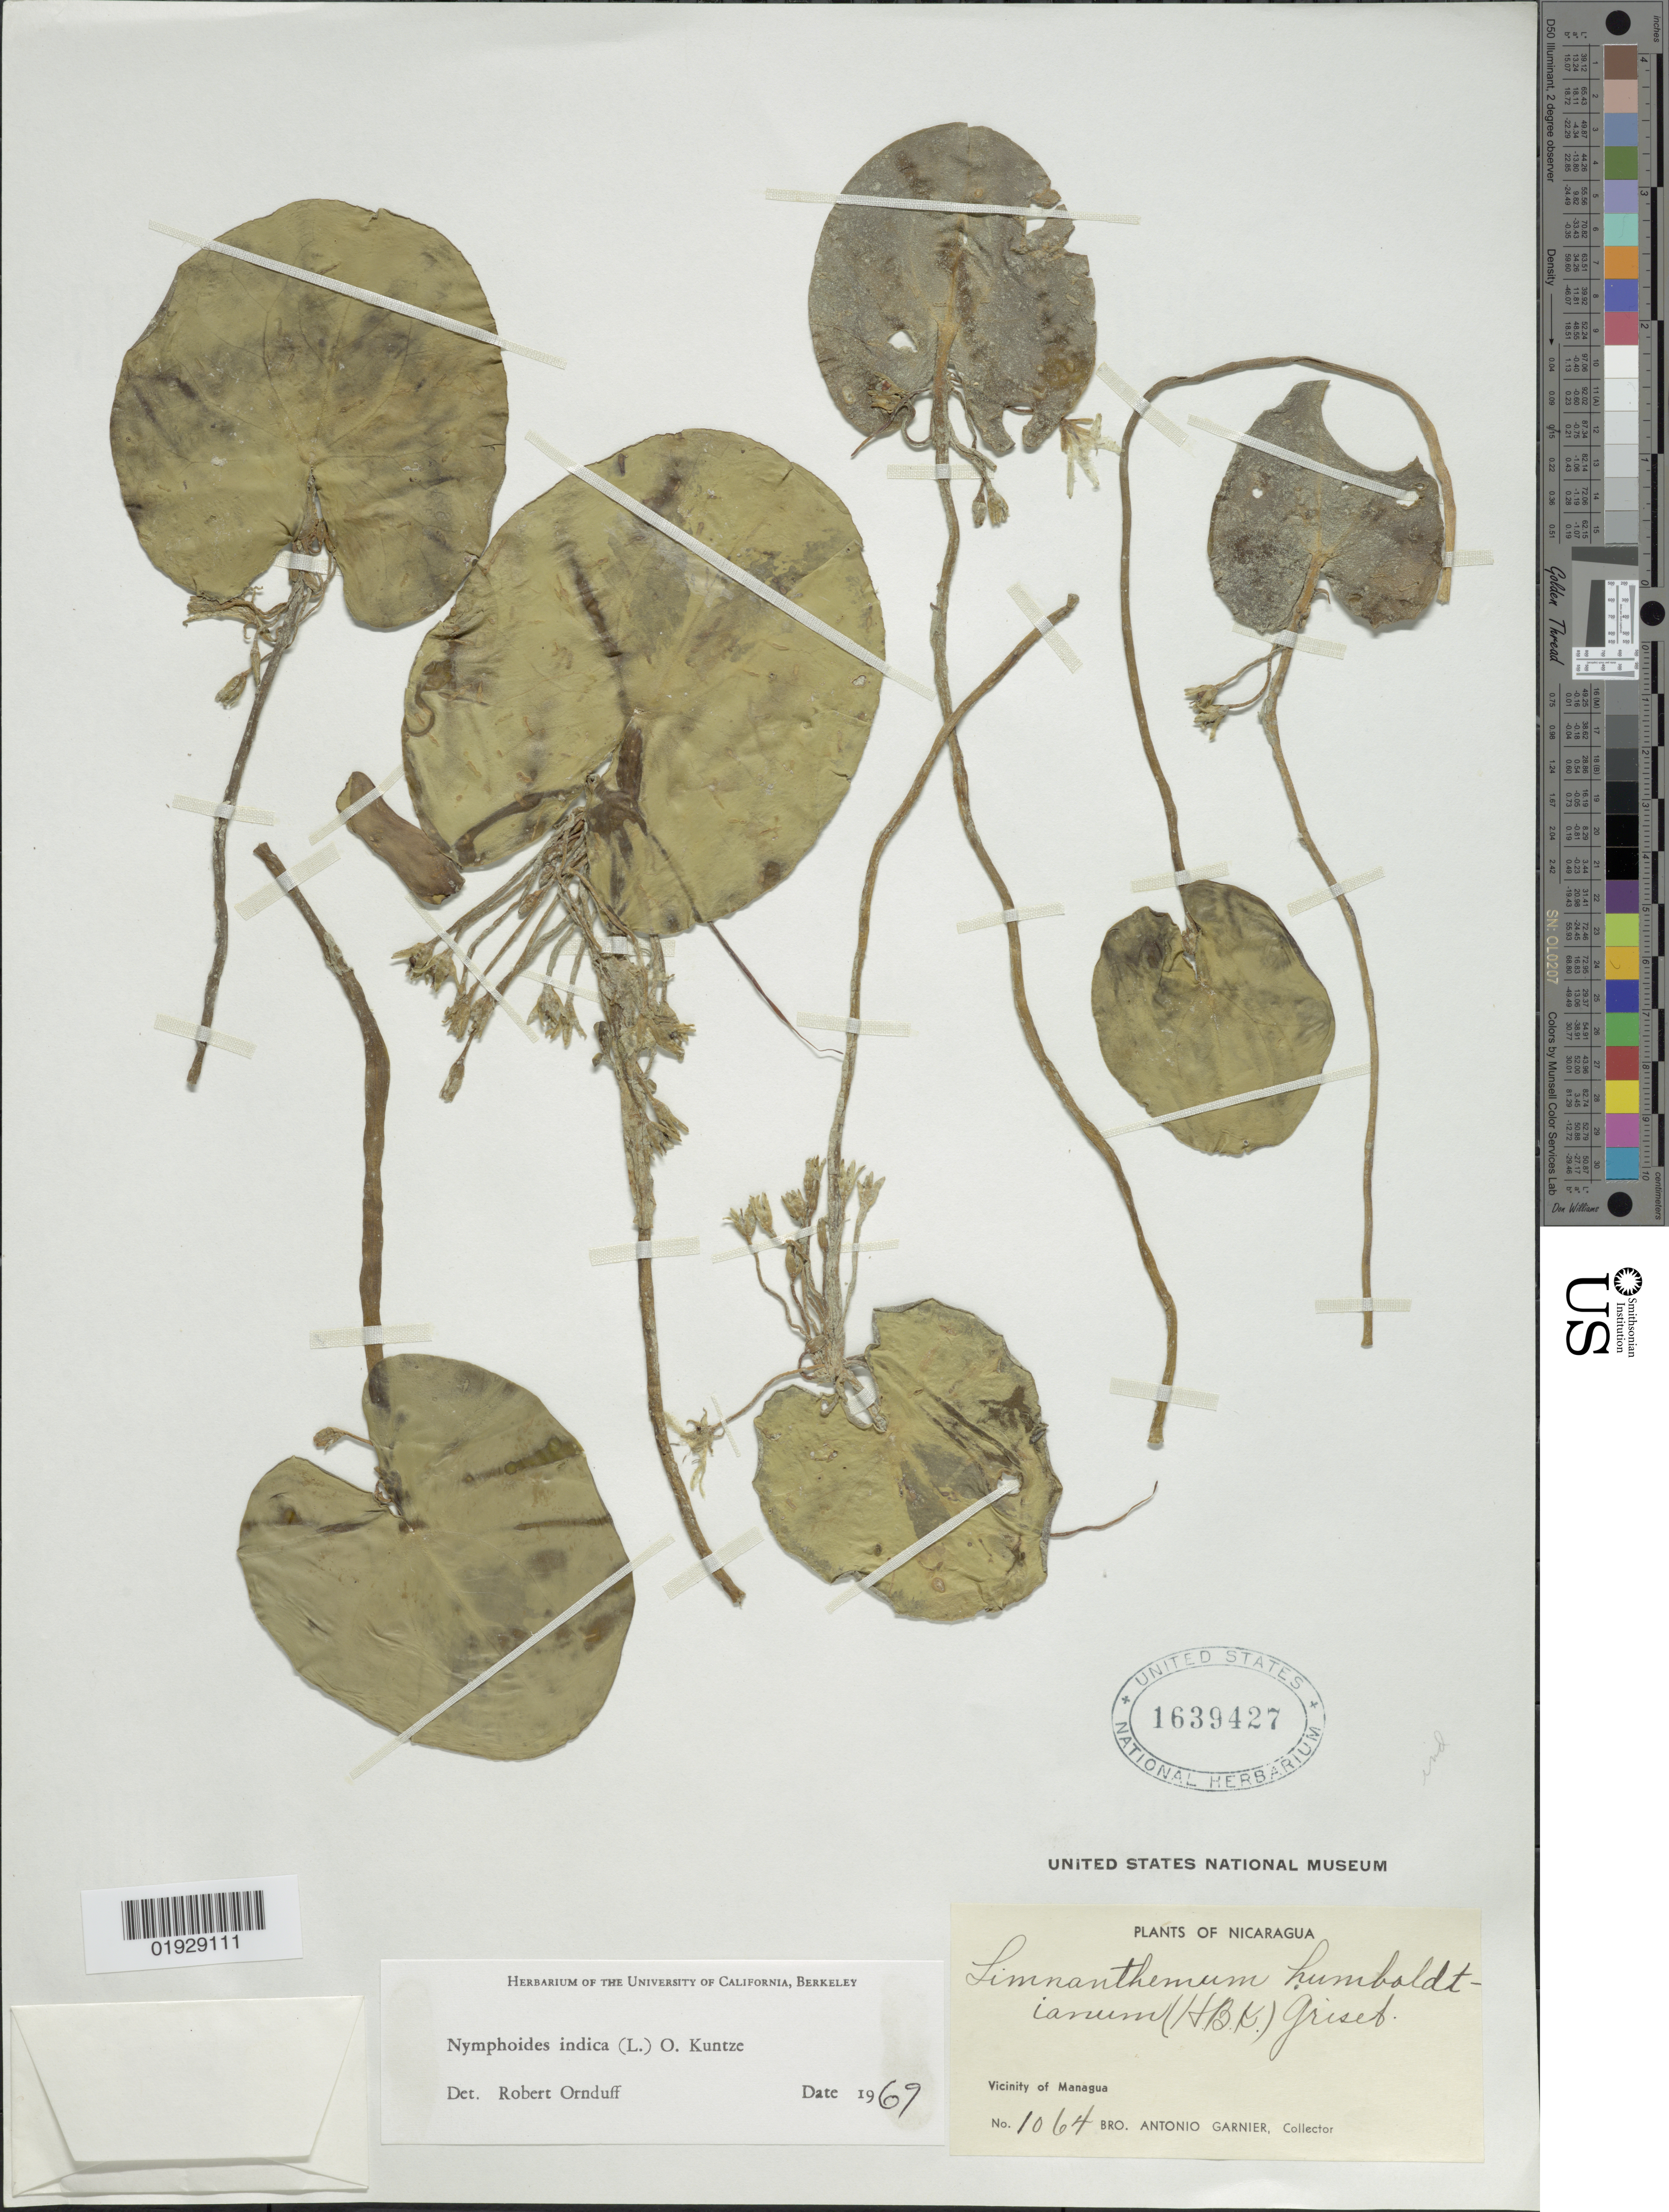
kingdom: Plantae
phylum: Tracheophyta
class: Magnoliopsida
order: Asterales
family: Menyanthaceae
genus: Nymphoides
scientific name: Nymphoides indica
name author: (L.) Kuntze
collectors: Bro. A. Garnier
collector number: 1064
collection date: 1969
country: Nicaragua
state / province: Managua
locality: Vicinity of Managua.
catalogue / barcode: US 1639427